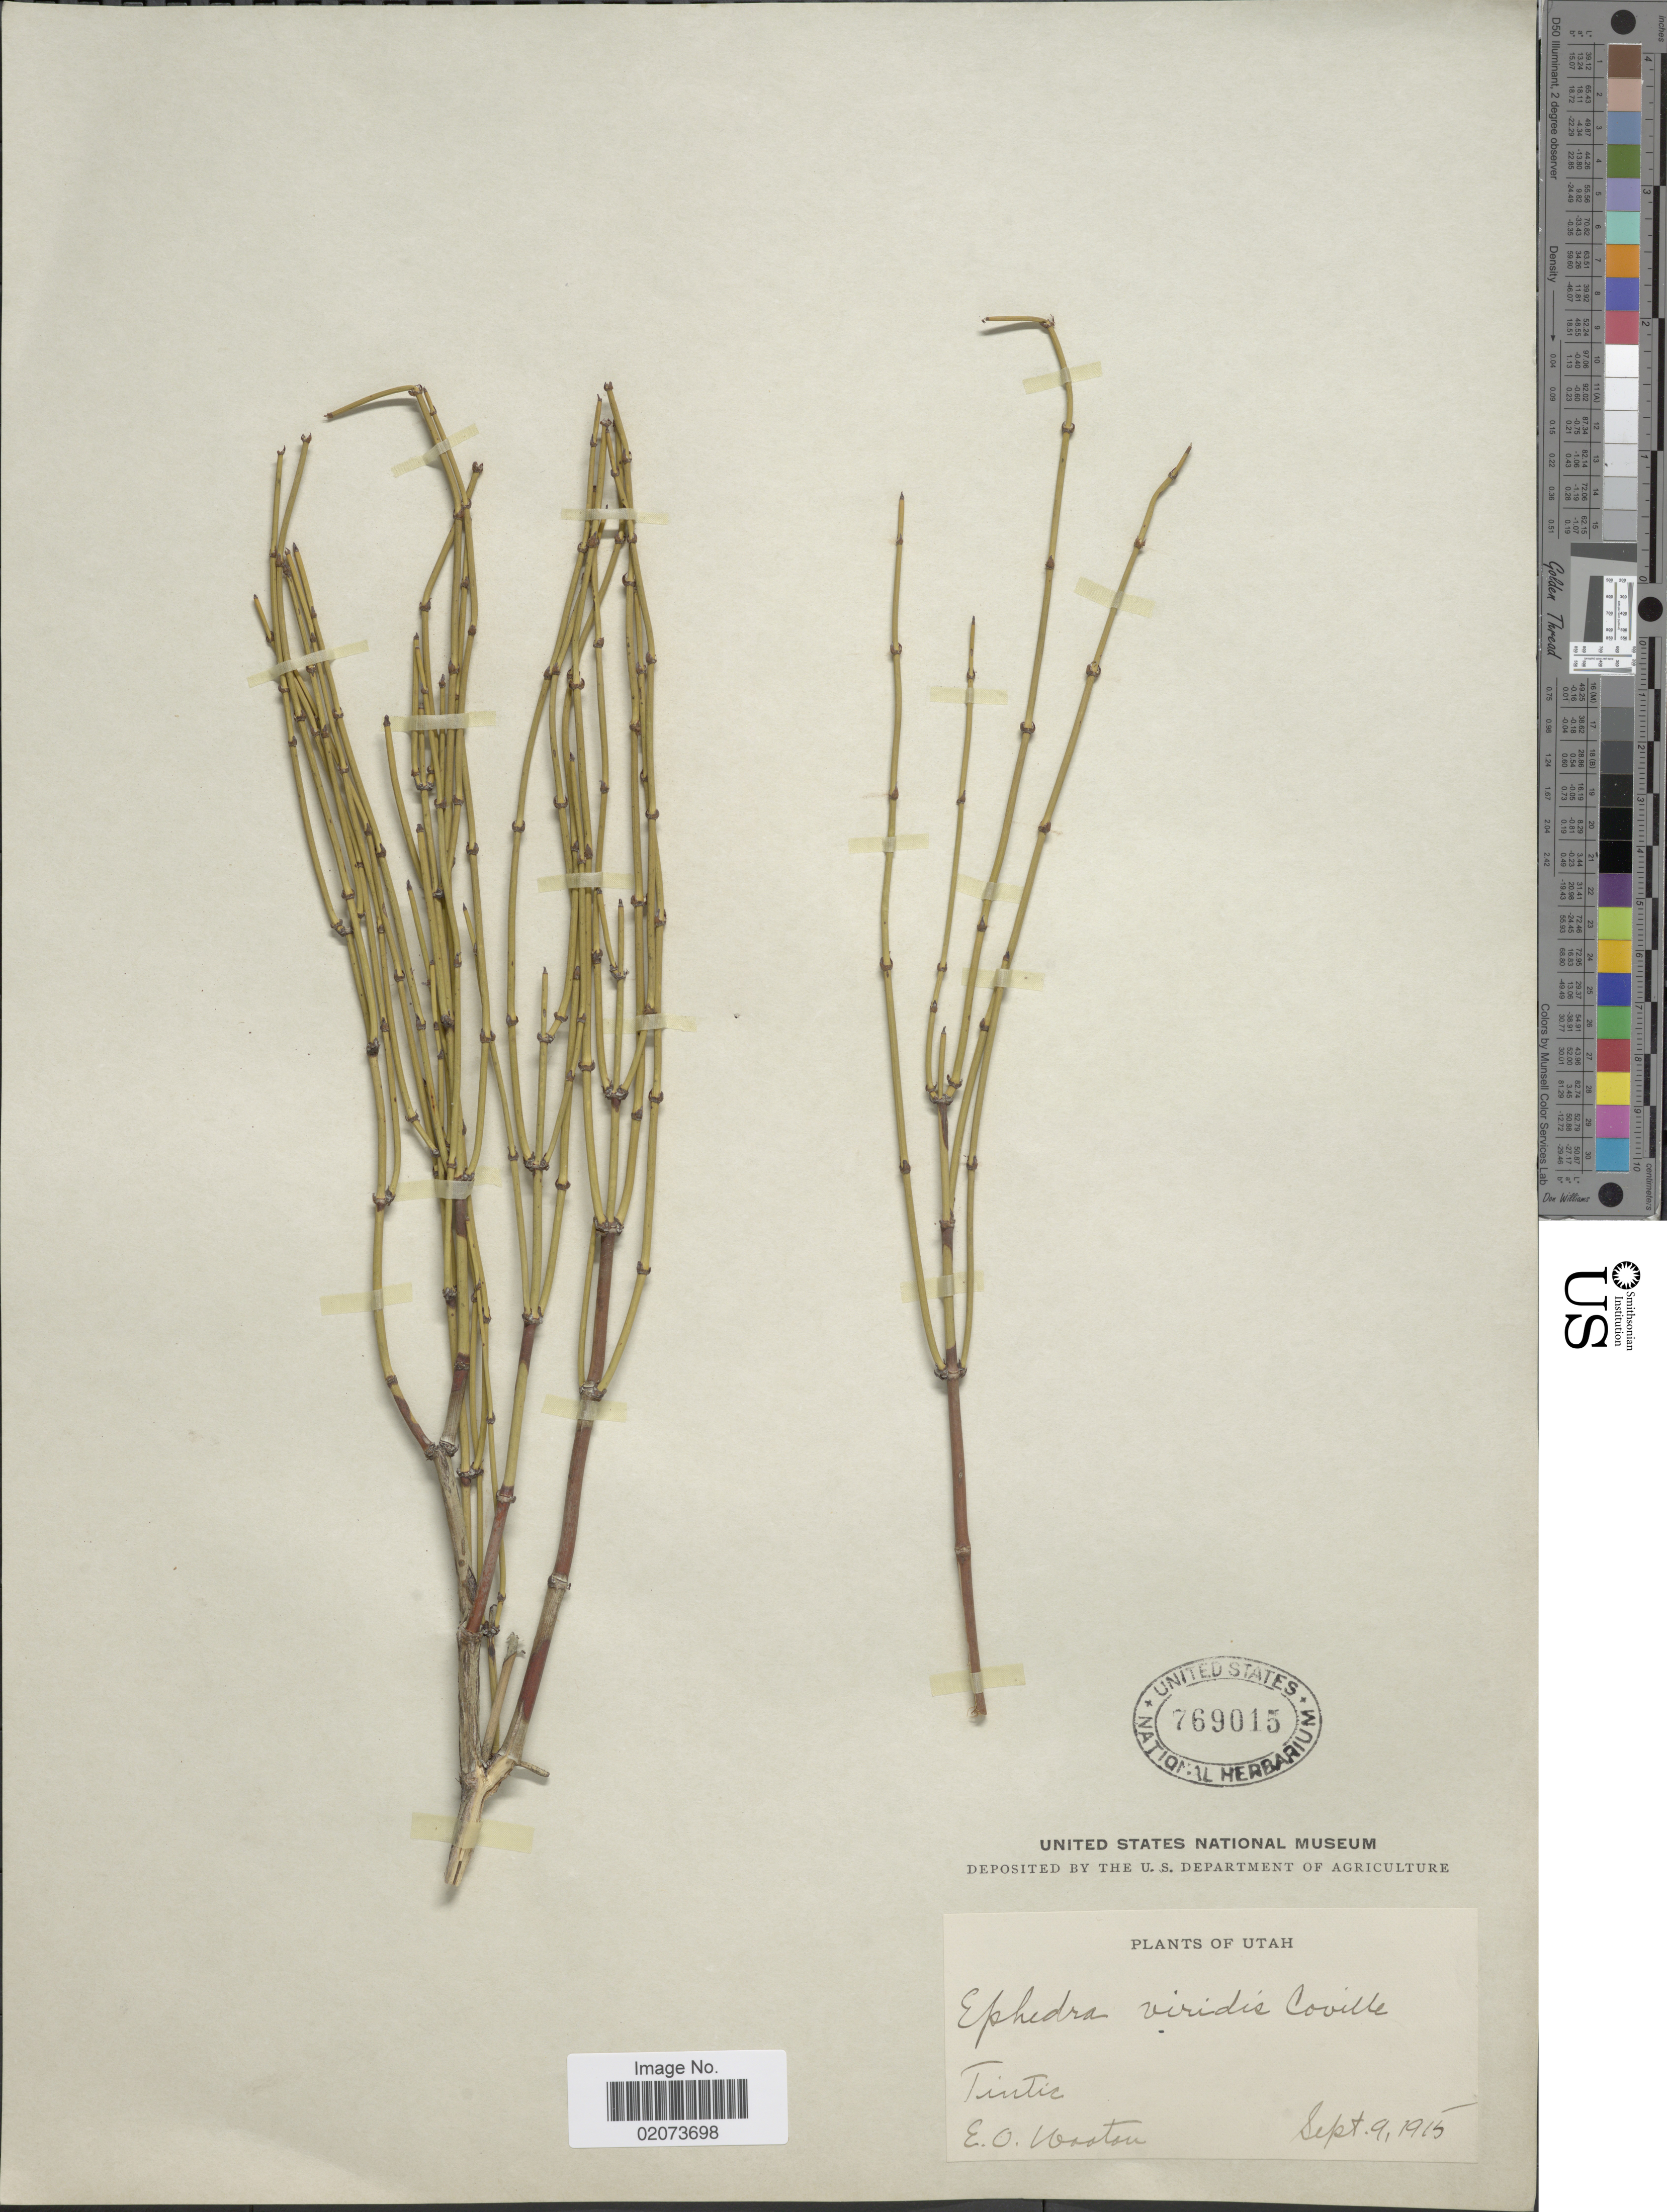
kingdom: Plantae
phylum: Tracheophyta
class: Gnetopsida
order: Ephedrales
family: Ephedraceae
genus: Ephedra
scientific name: Ephedra viridis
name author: Coville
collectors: E. O. Wooton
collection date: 1915-09-09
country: United States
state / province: Utah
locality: Tintic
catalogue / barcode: US 769015